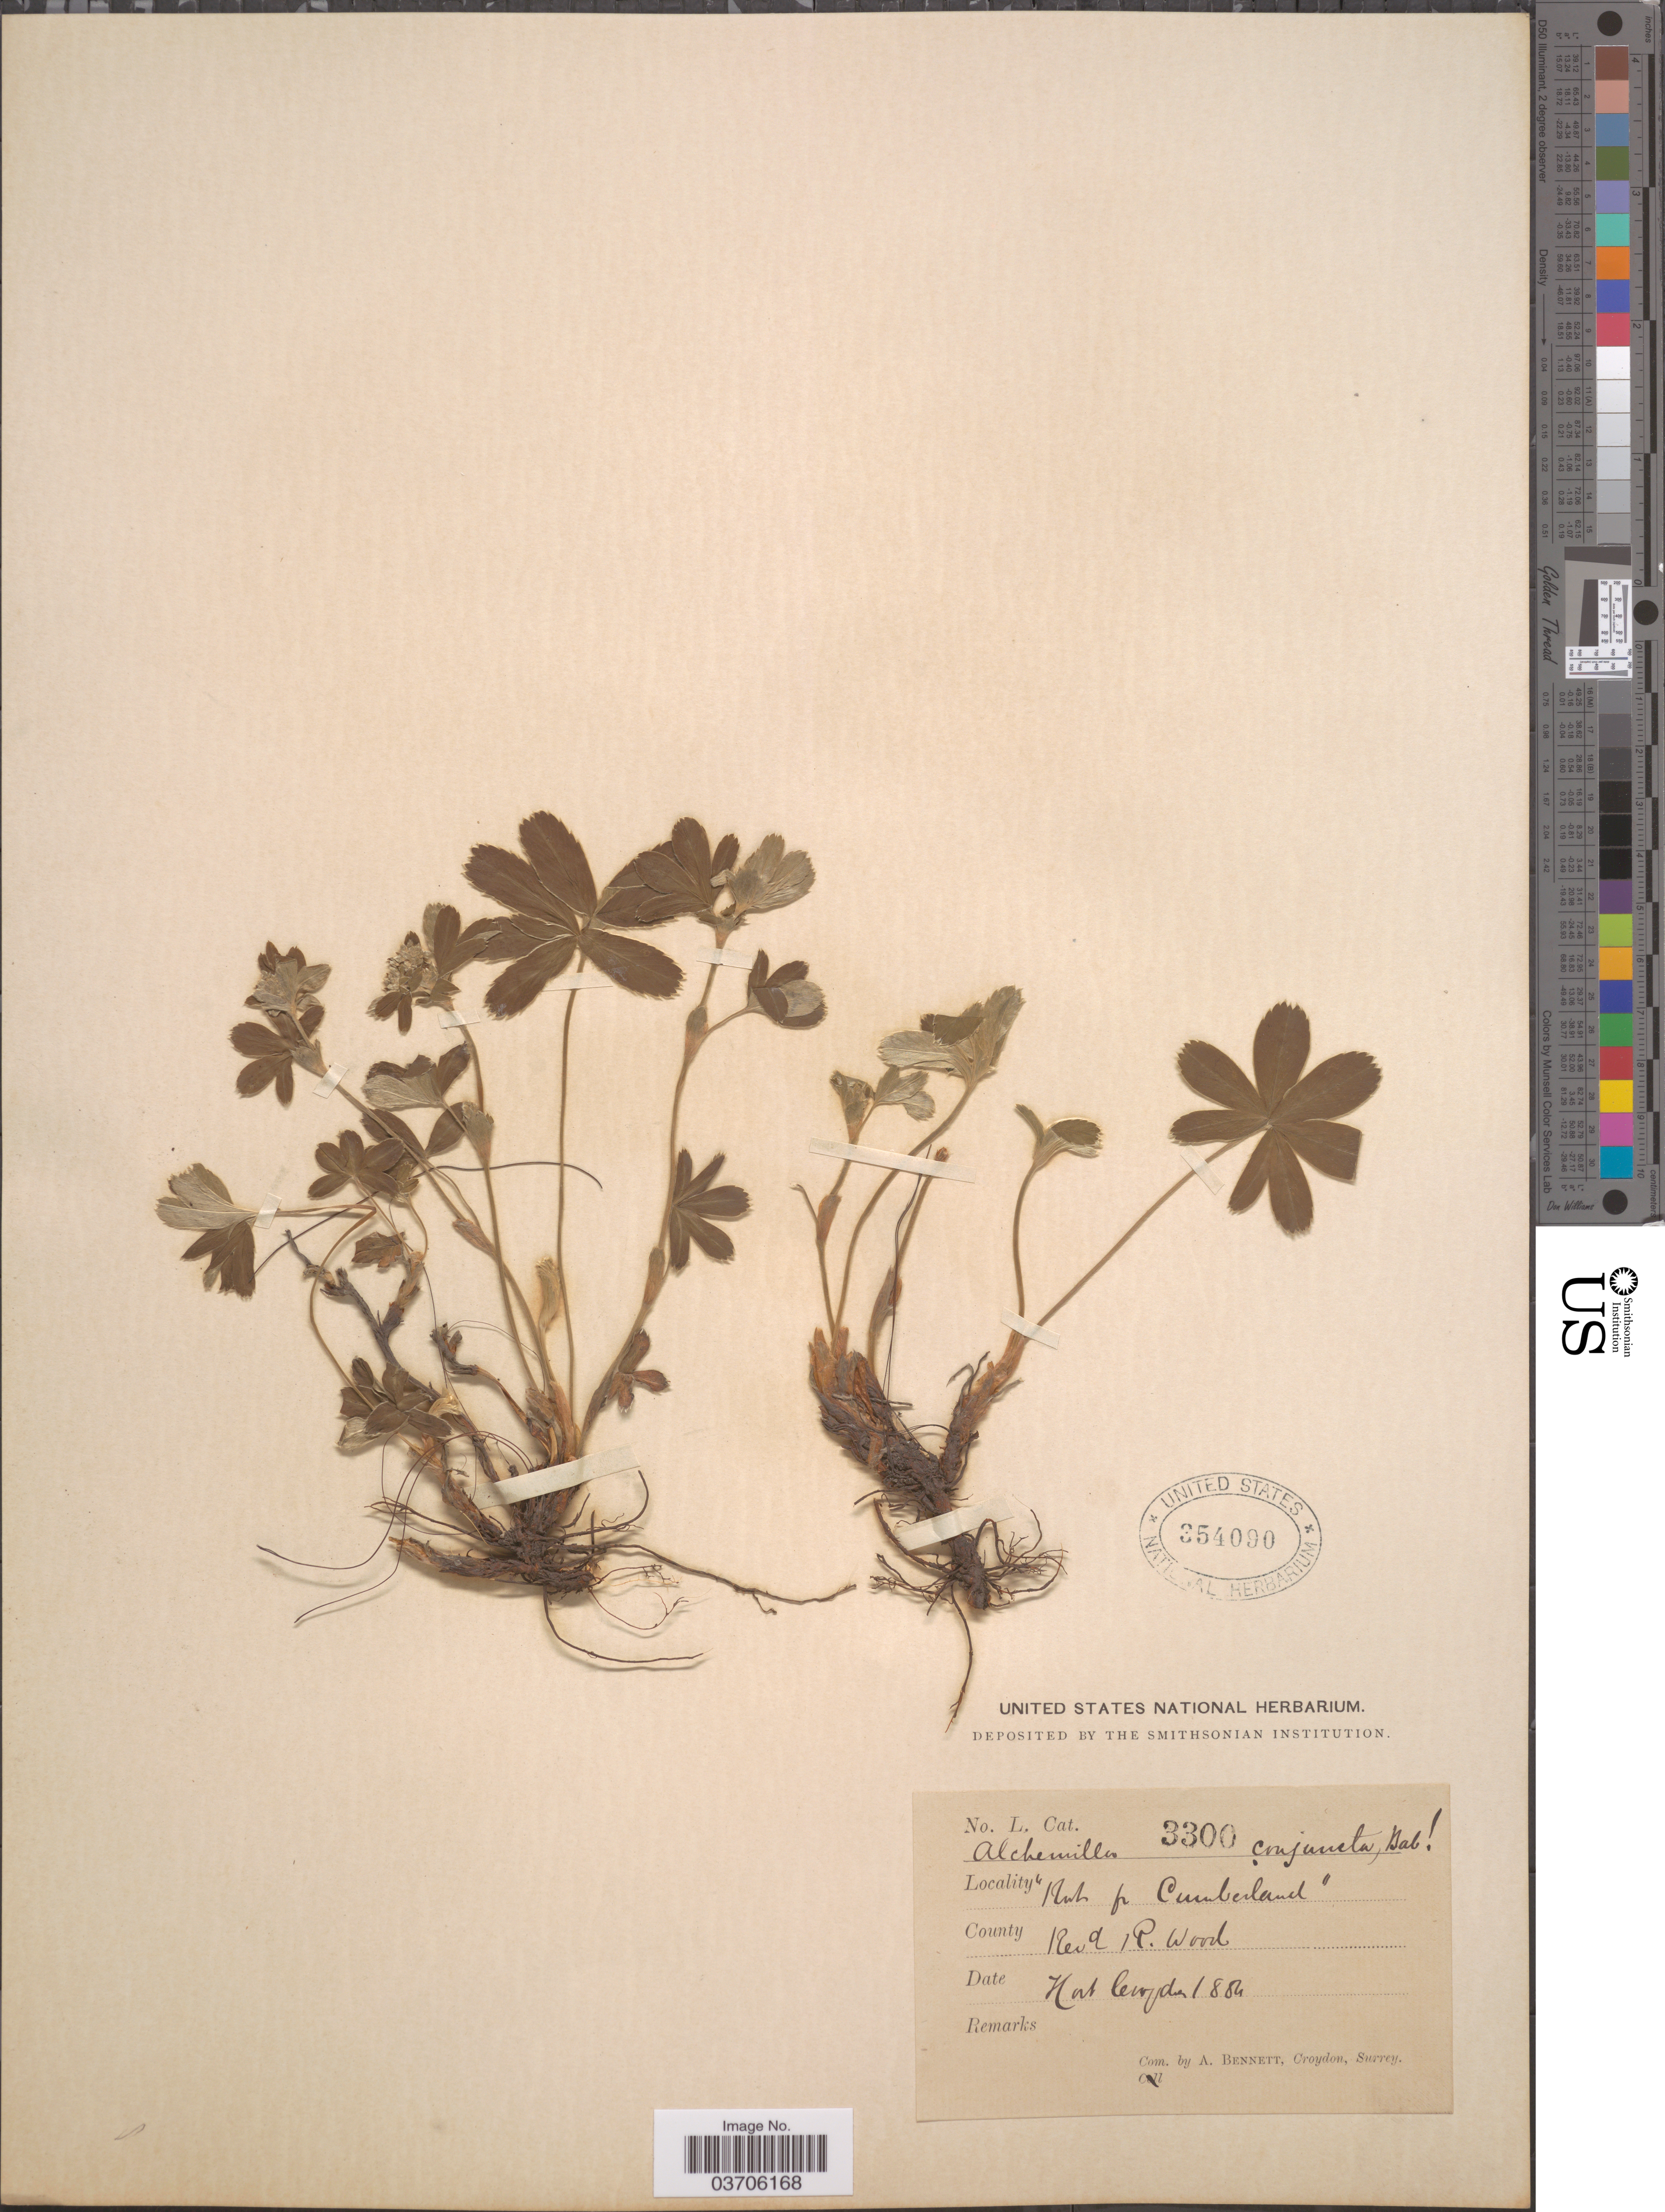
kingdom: Plantae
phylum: Tracheophyta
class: Magnoliopsida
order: Rosales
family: Rosaceae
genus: Alchemilla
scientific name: Alchemilla conjuncta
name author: Bab.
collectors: ex herb. United States National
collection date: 1884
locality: [illegible text] Cumberland.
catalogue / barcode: US 354090